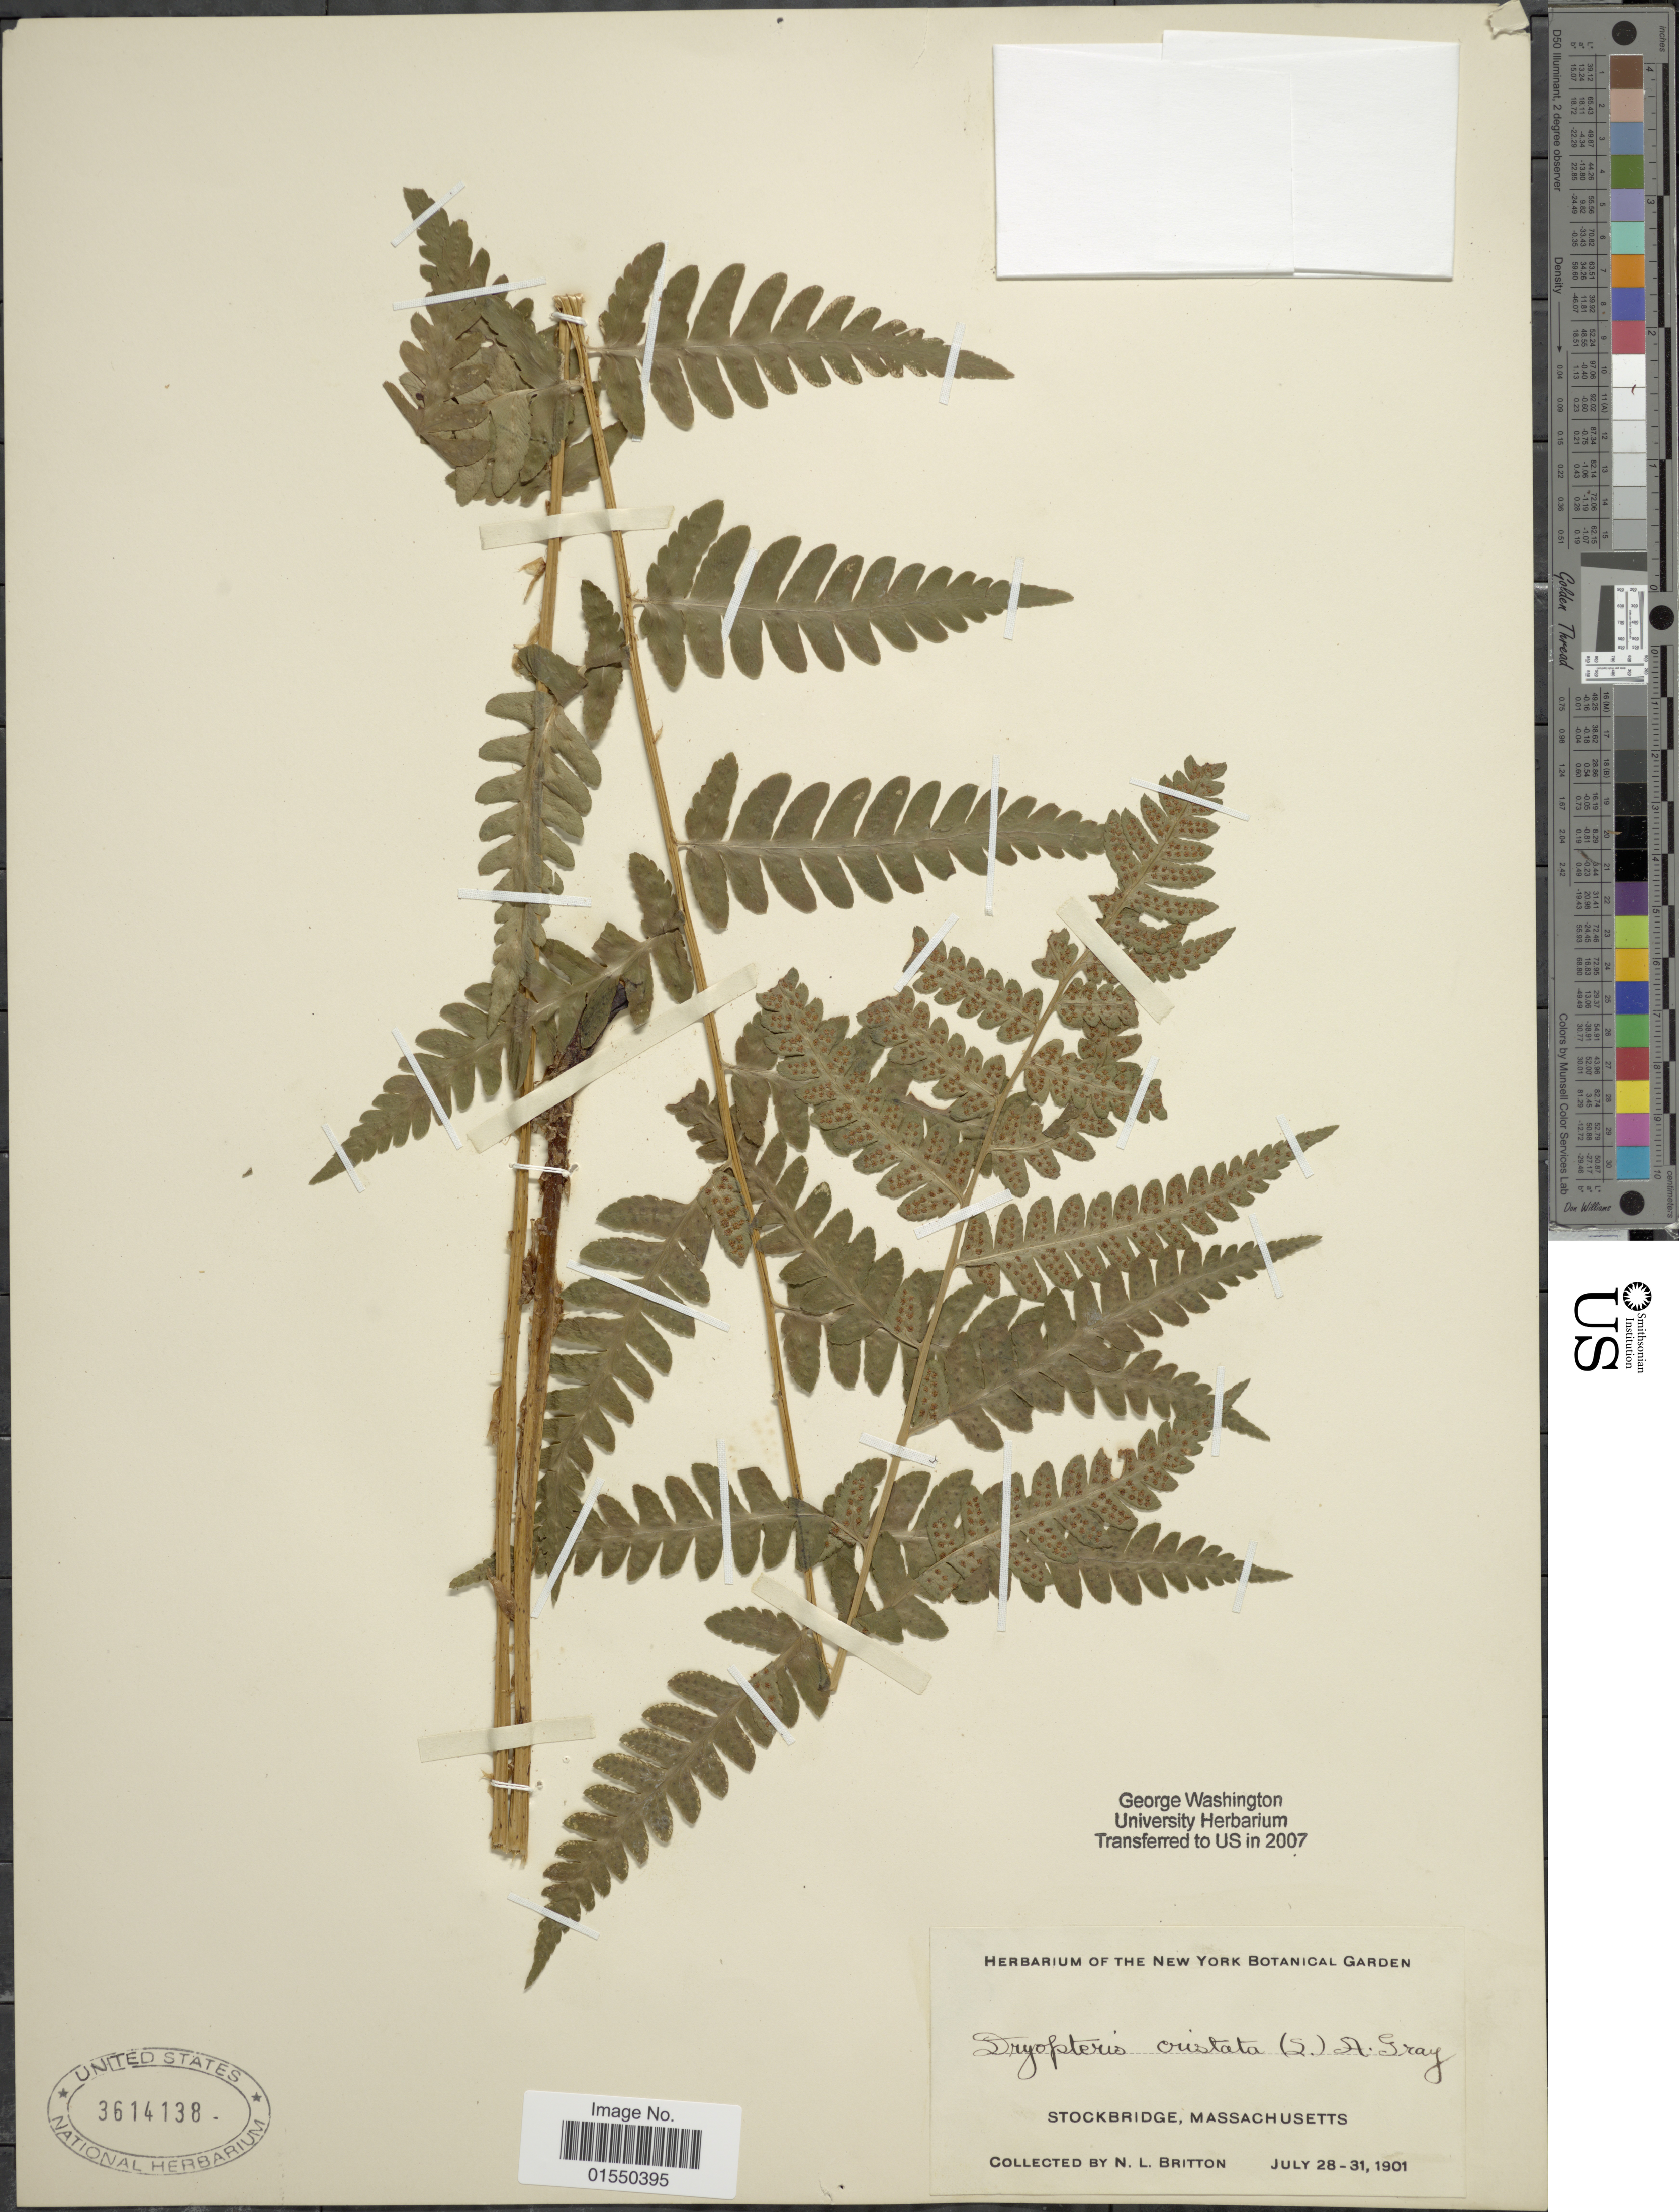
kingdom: Plantae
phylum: Tracheophyta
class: Polypodiopsida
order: Polypodiales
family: Dryopteridaceae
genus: Dryopteris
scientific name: Dryopteris cristata var. spinulosa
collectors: N. Britton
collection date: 1901-07-28/1901-07-31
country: United States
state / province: Massachusetts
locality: Stockbridge, Massachusetts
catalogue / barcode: US 3614138